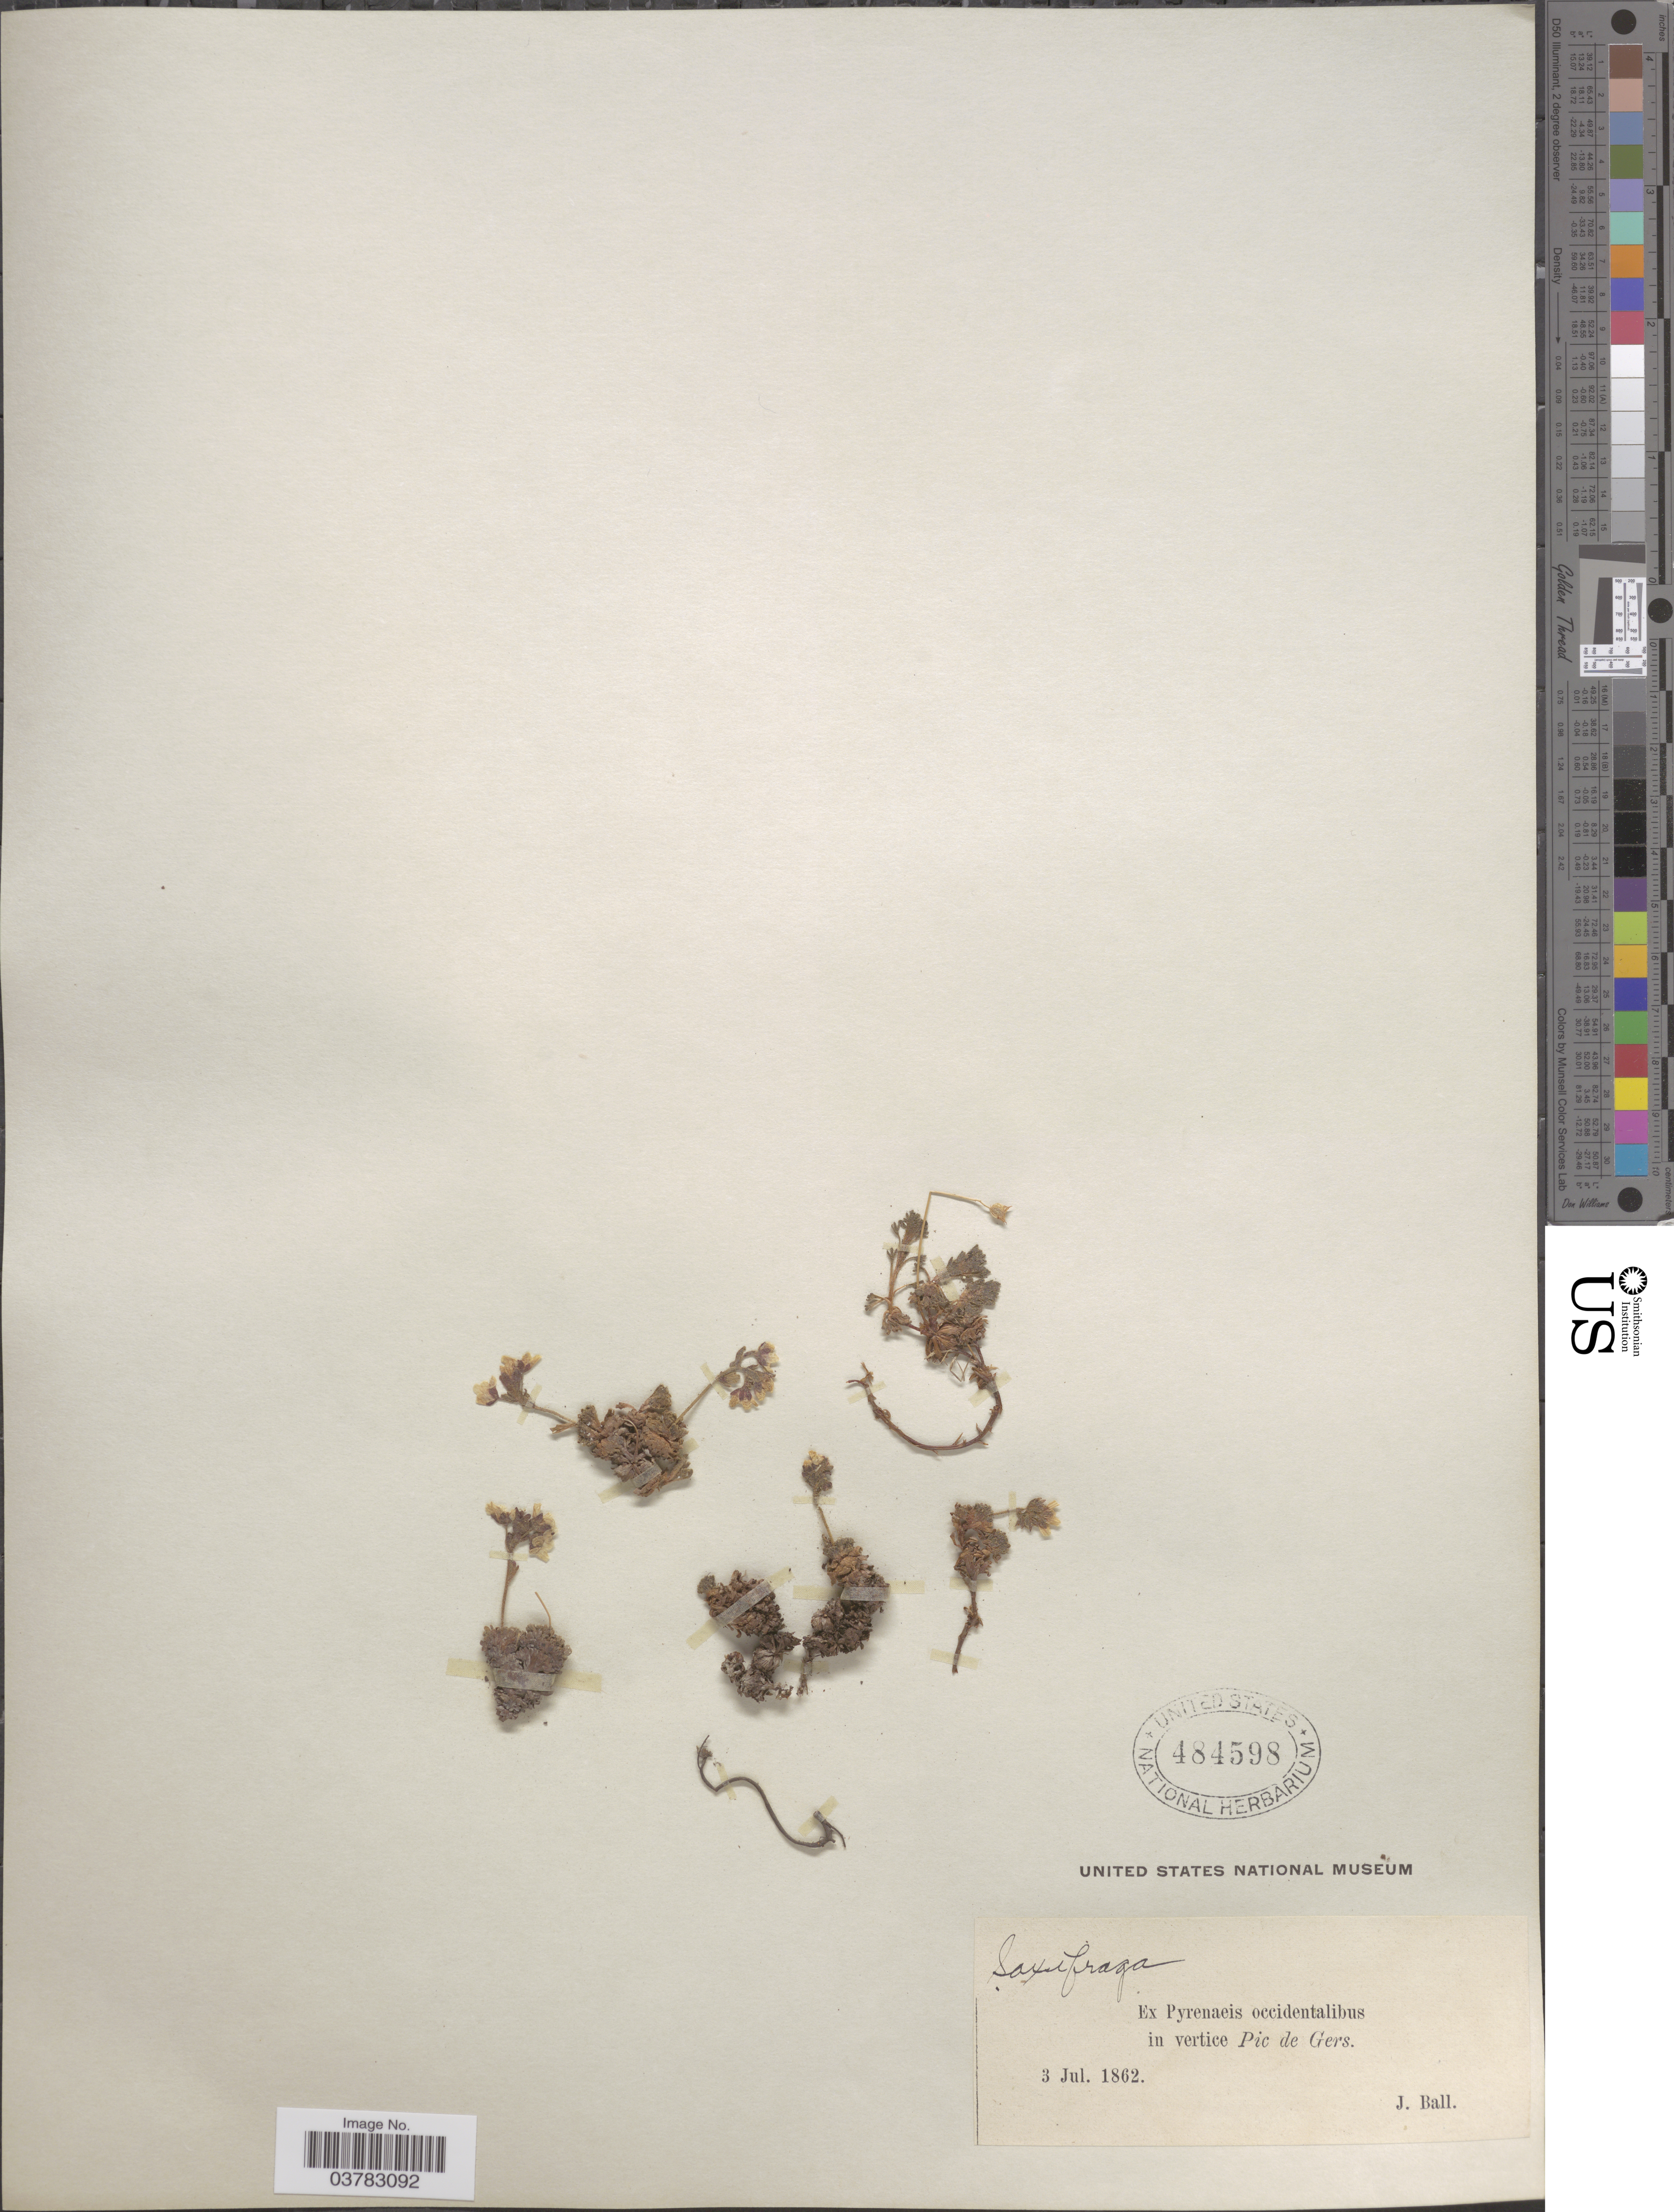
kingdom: Plantae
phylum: Tracheophyta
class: Magnoliopsida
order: Saxifragales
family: Saxifragaceae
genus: Saxifraga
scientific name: Saxifraga sp.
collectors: J. Ball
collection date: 1862-07-03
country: France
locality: Ex Pyrenaeis occidentalibus in vertice Pic de Gers.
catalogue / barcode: US 484598